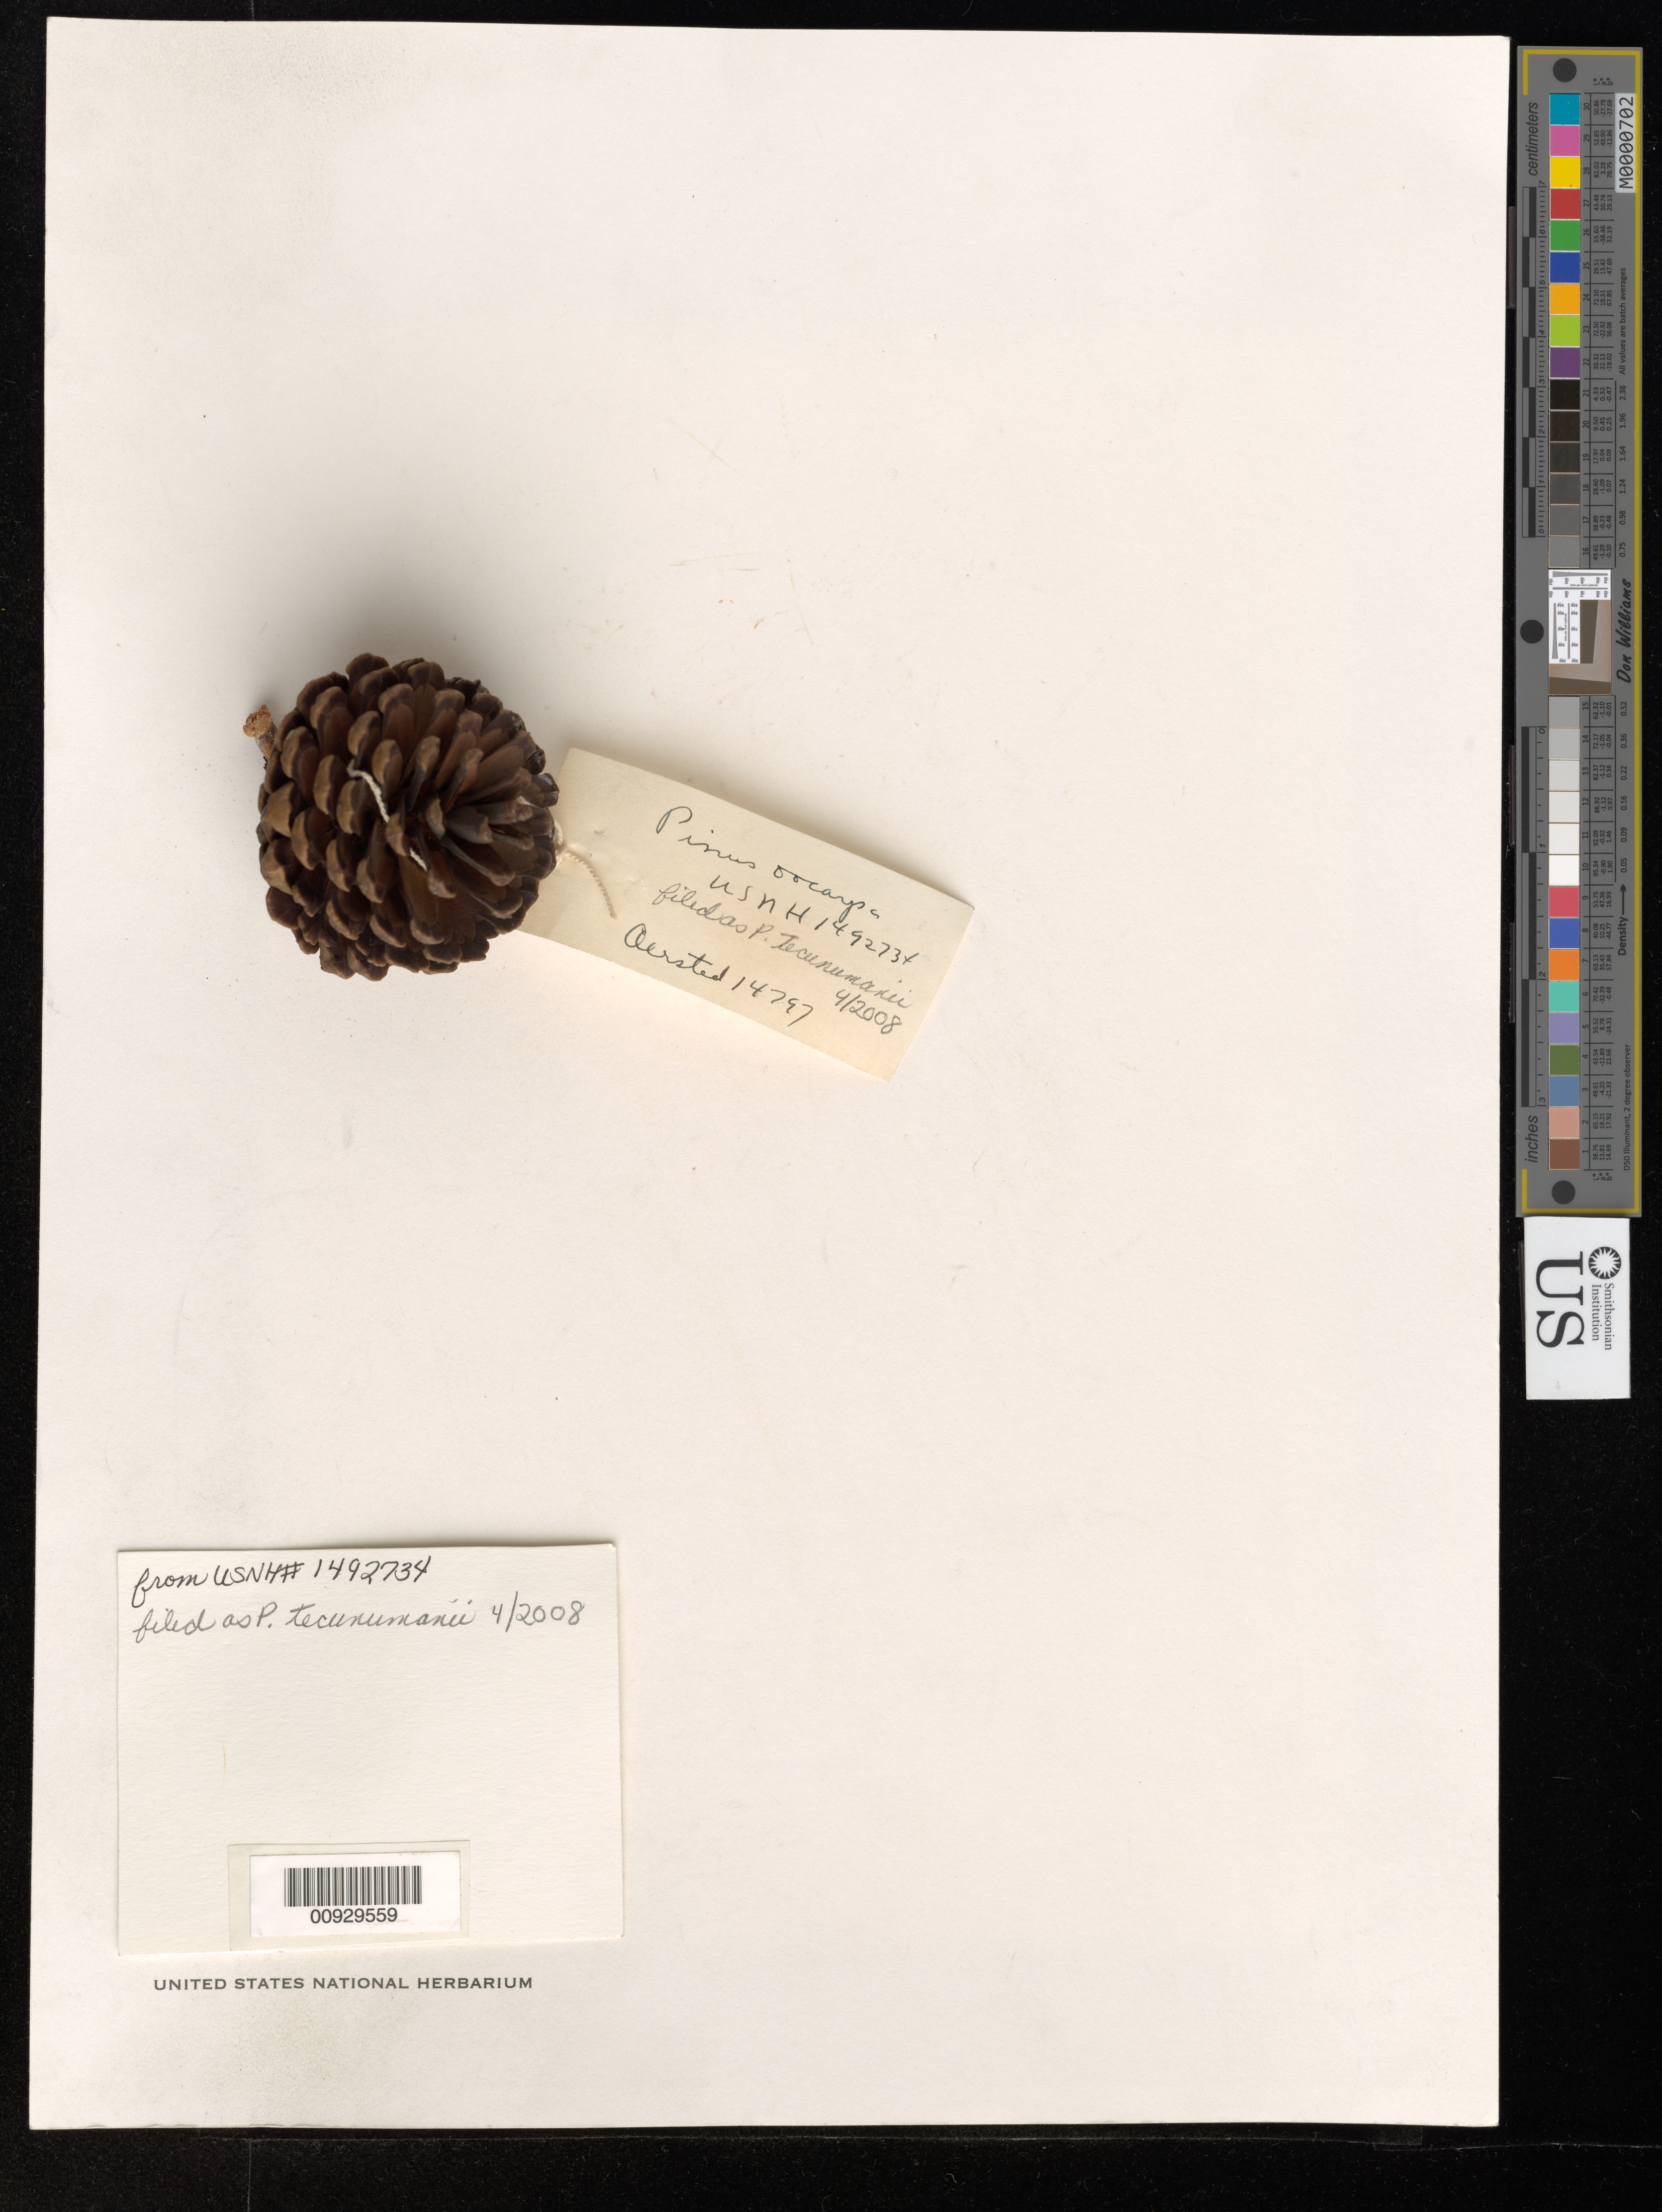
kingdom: Plantae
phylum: Tracheophyta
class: Pinopsida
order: Pinales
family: Pinaceae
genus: Pinus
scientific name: Pinus tecunumanii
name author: F. Schwerdtf. ex Eguiluz & J.P. Perry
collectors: A. S. Oersted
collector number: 14797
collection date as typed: Jan 1848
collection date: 1848-01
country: Nicaragua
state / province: Nueva Segovia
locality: Inter Ginotega [sic Jinotega] et Matagalpa in prov. Segovia.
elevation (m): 1219